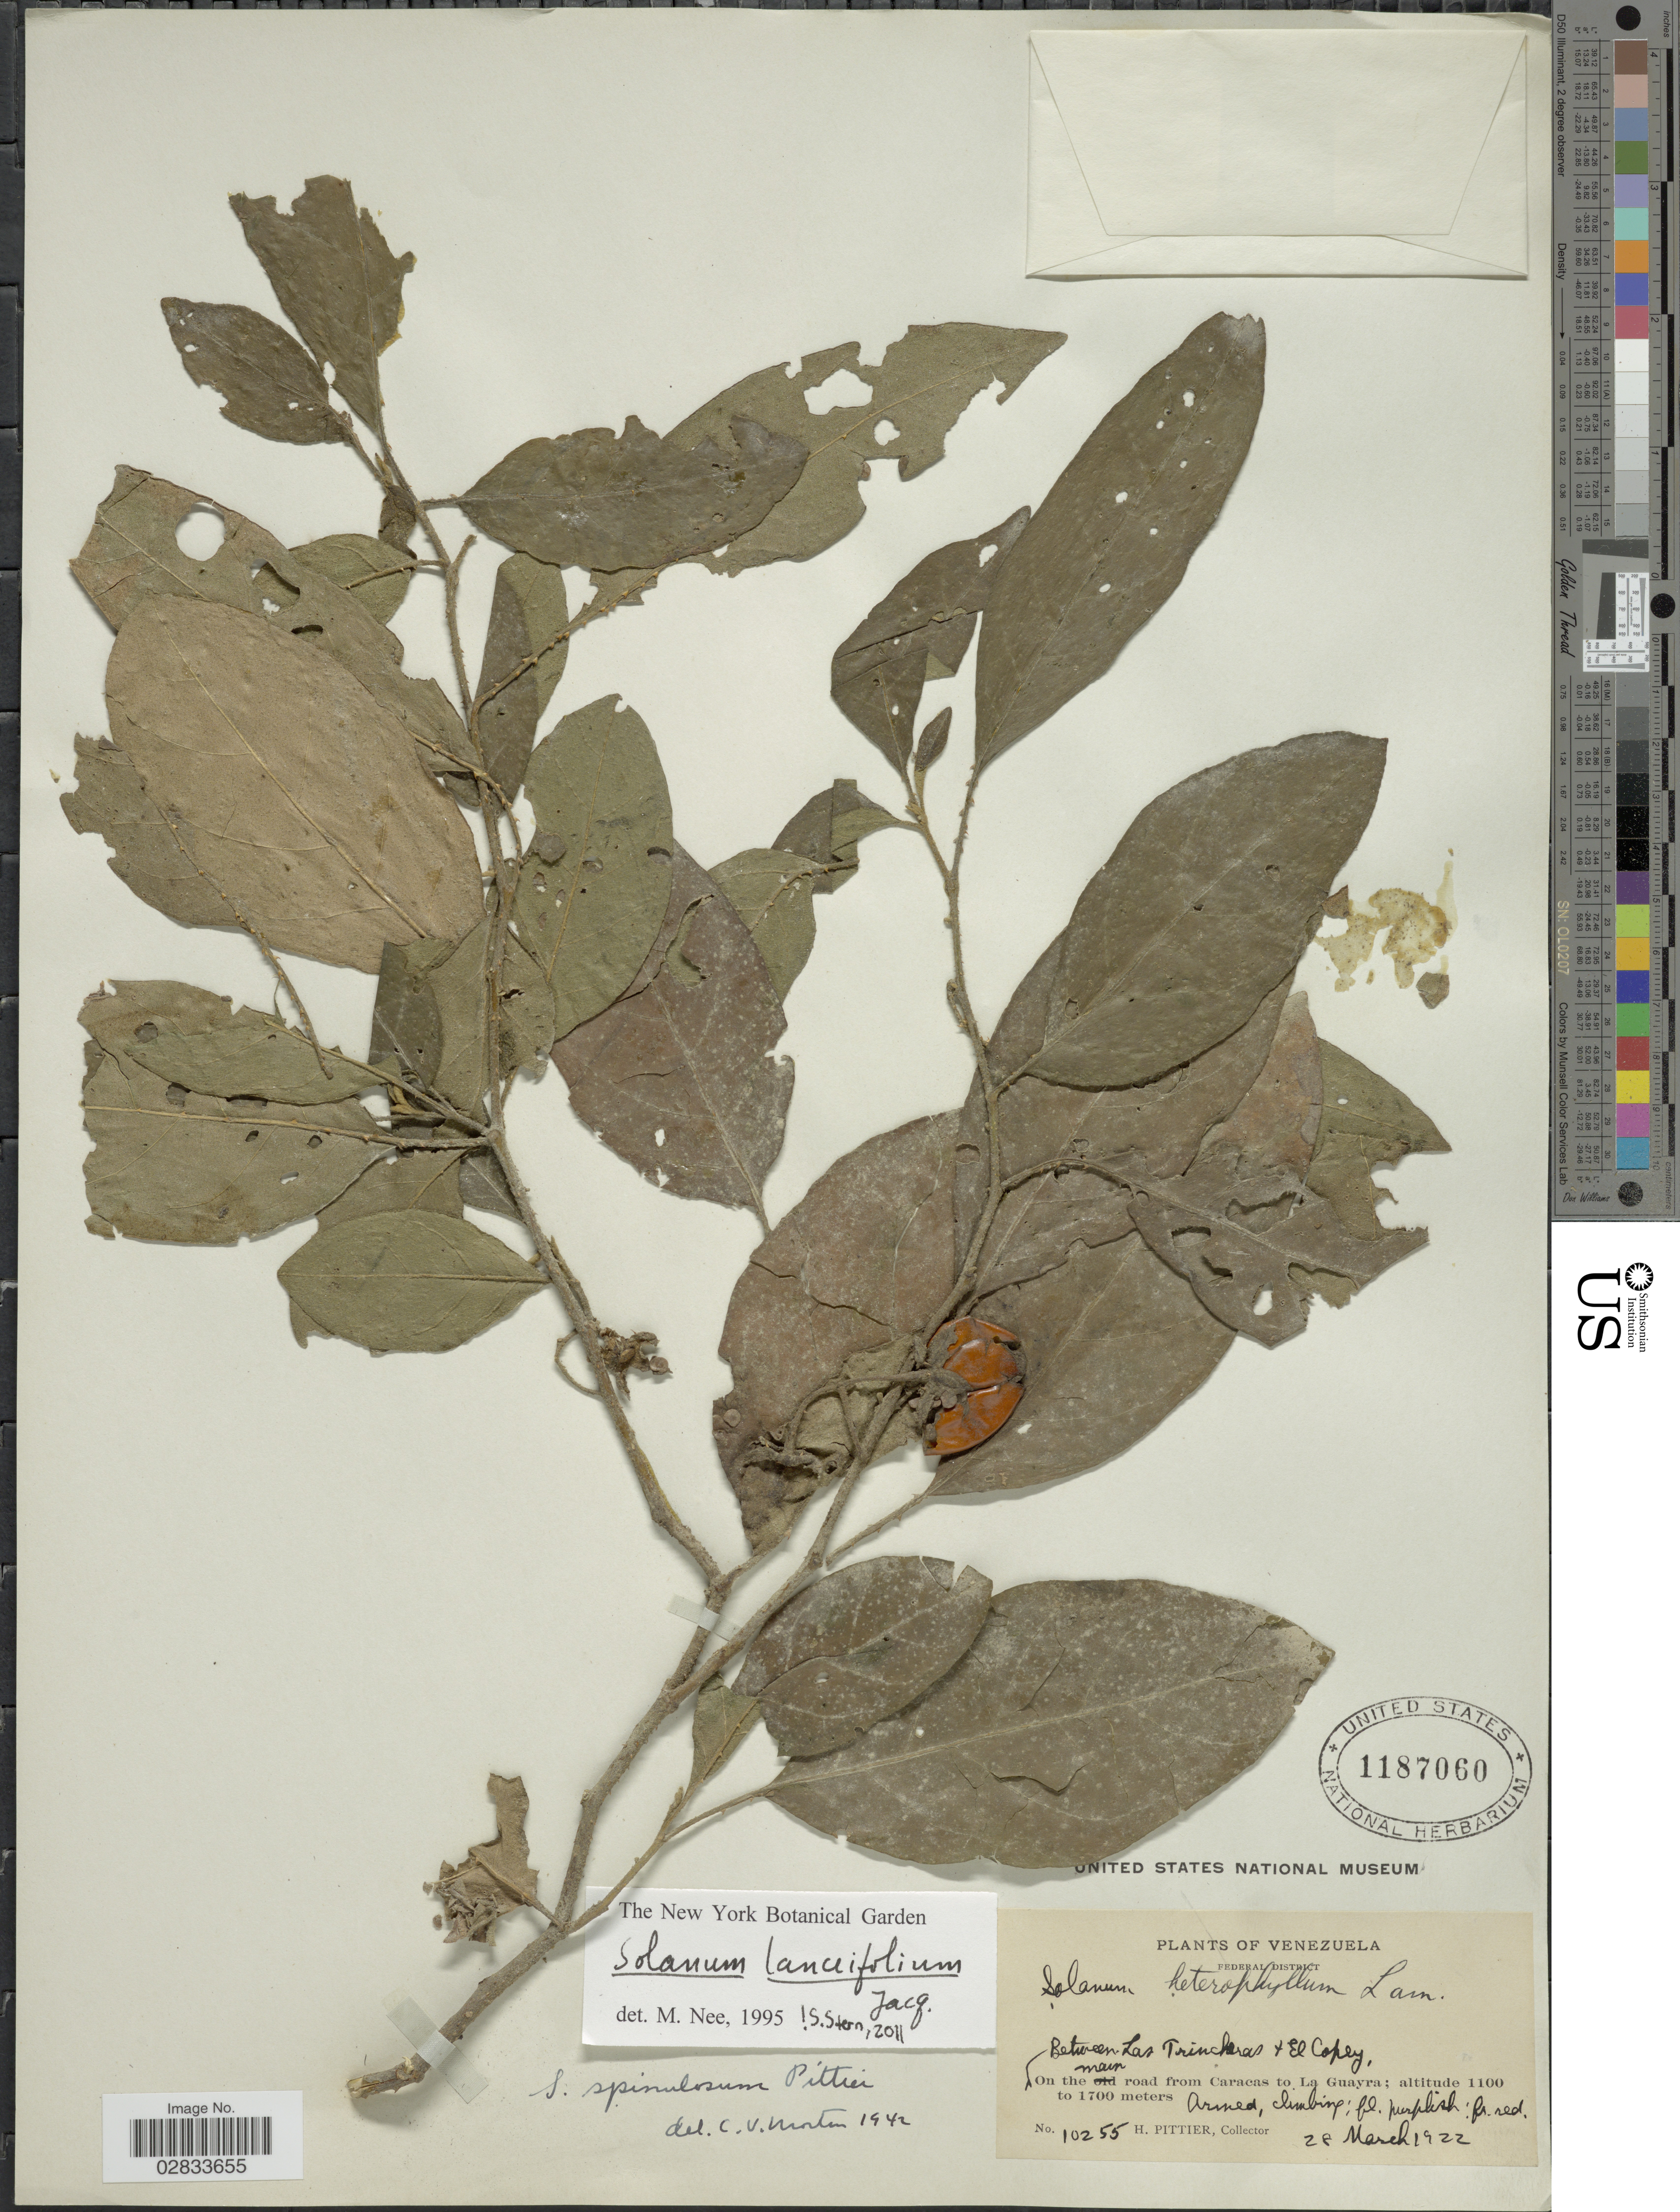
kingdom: Plantae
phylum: Tracheophyta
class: Magnoliopsida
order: Solanales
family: Solanaceae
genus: Solanum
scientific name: Solanum lanceifolium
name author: Jacq.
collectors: H. F. Pittier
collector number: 10255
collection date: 1922-03-28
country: Venezuela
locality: Federal District, On the main road from Caracas to La Guayra, Between Las Trincheras & El Copey.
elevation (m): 1100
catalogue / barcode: US 1187060